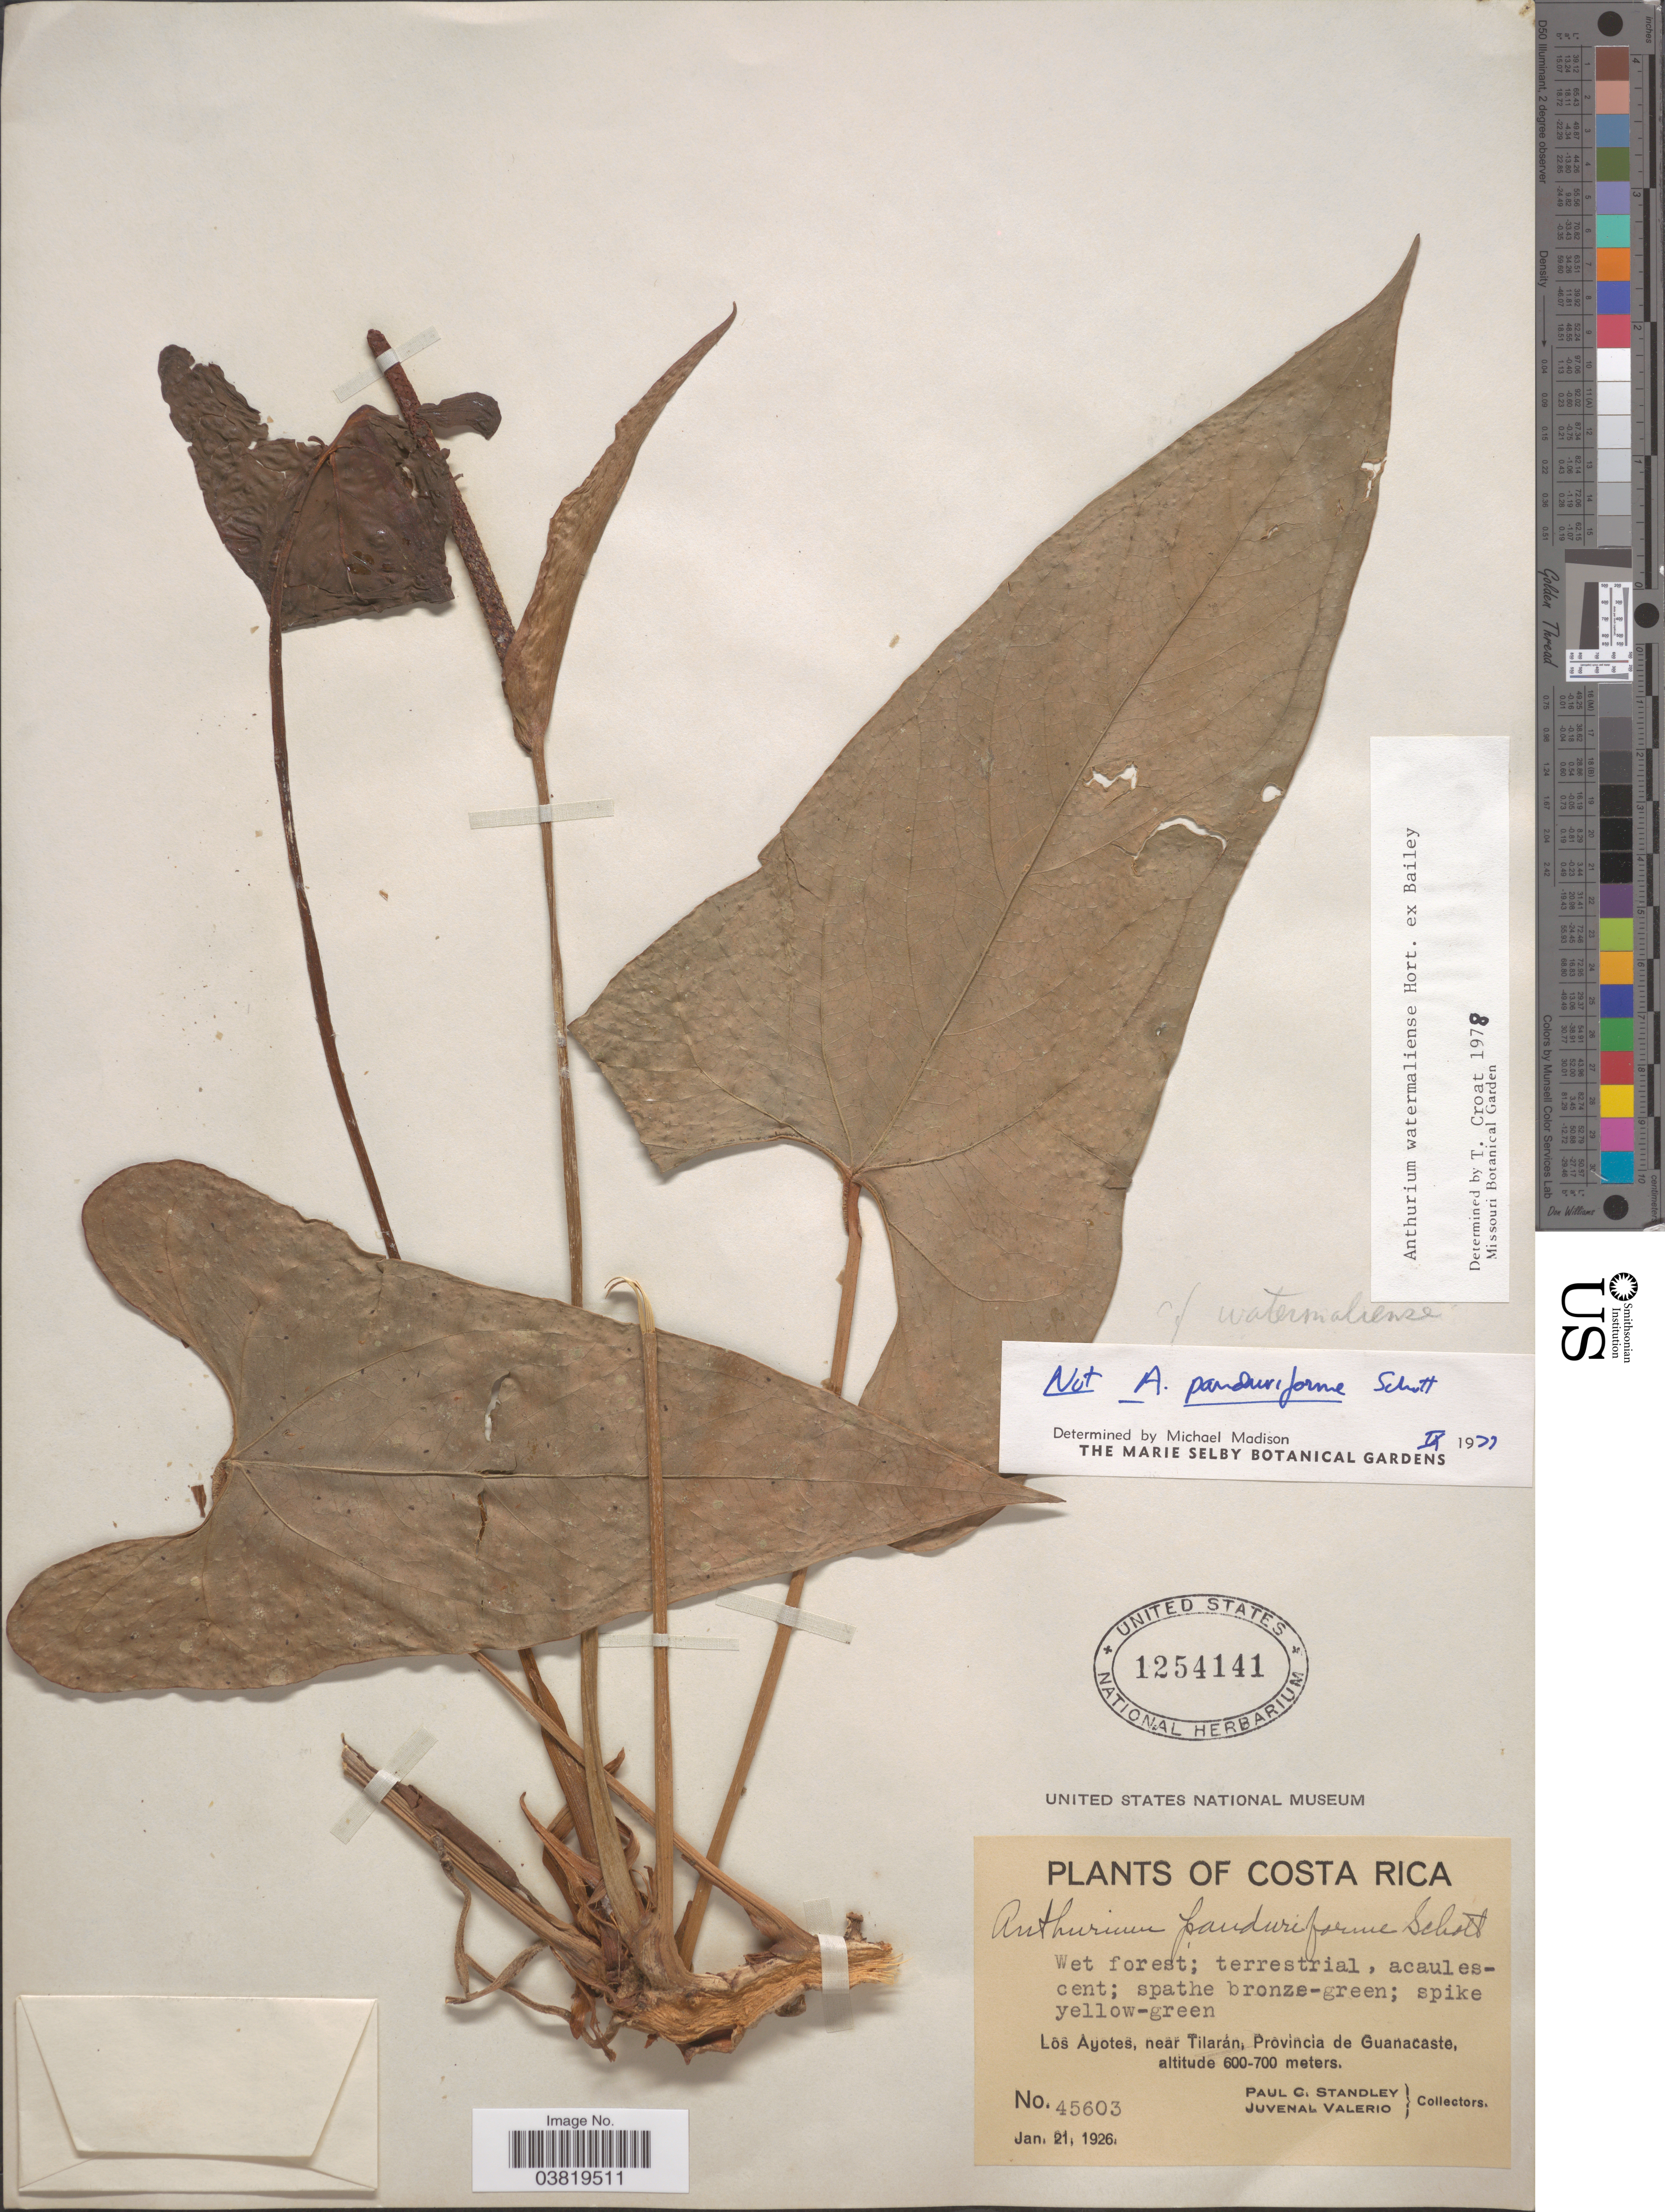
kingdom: Plantae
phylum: Tracheophyta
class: Liliopsida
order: Alismatales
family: Araceae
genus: Anthurium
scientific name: Anthurium watermaliense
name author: L.H. Bailey & Nash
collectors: P. C. Standley & J. Valerio R.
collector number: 45603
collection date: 1926-01-21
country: Costa Rica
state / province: Guanacaste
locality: Los Ayotes, near Tilarán.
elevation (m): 600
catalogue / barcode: US 1254141